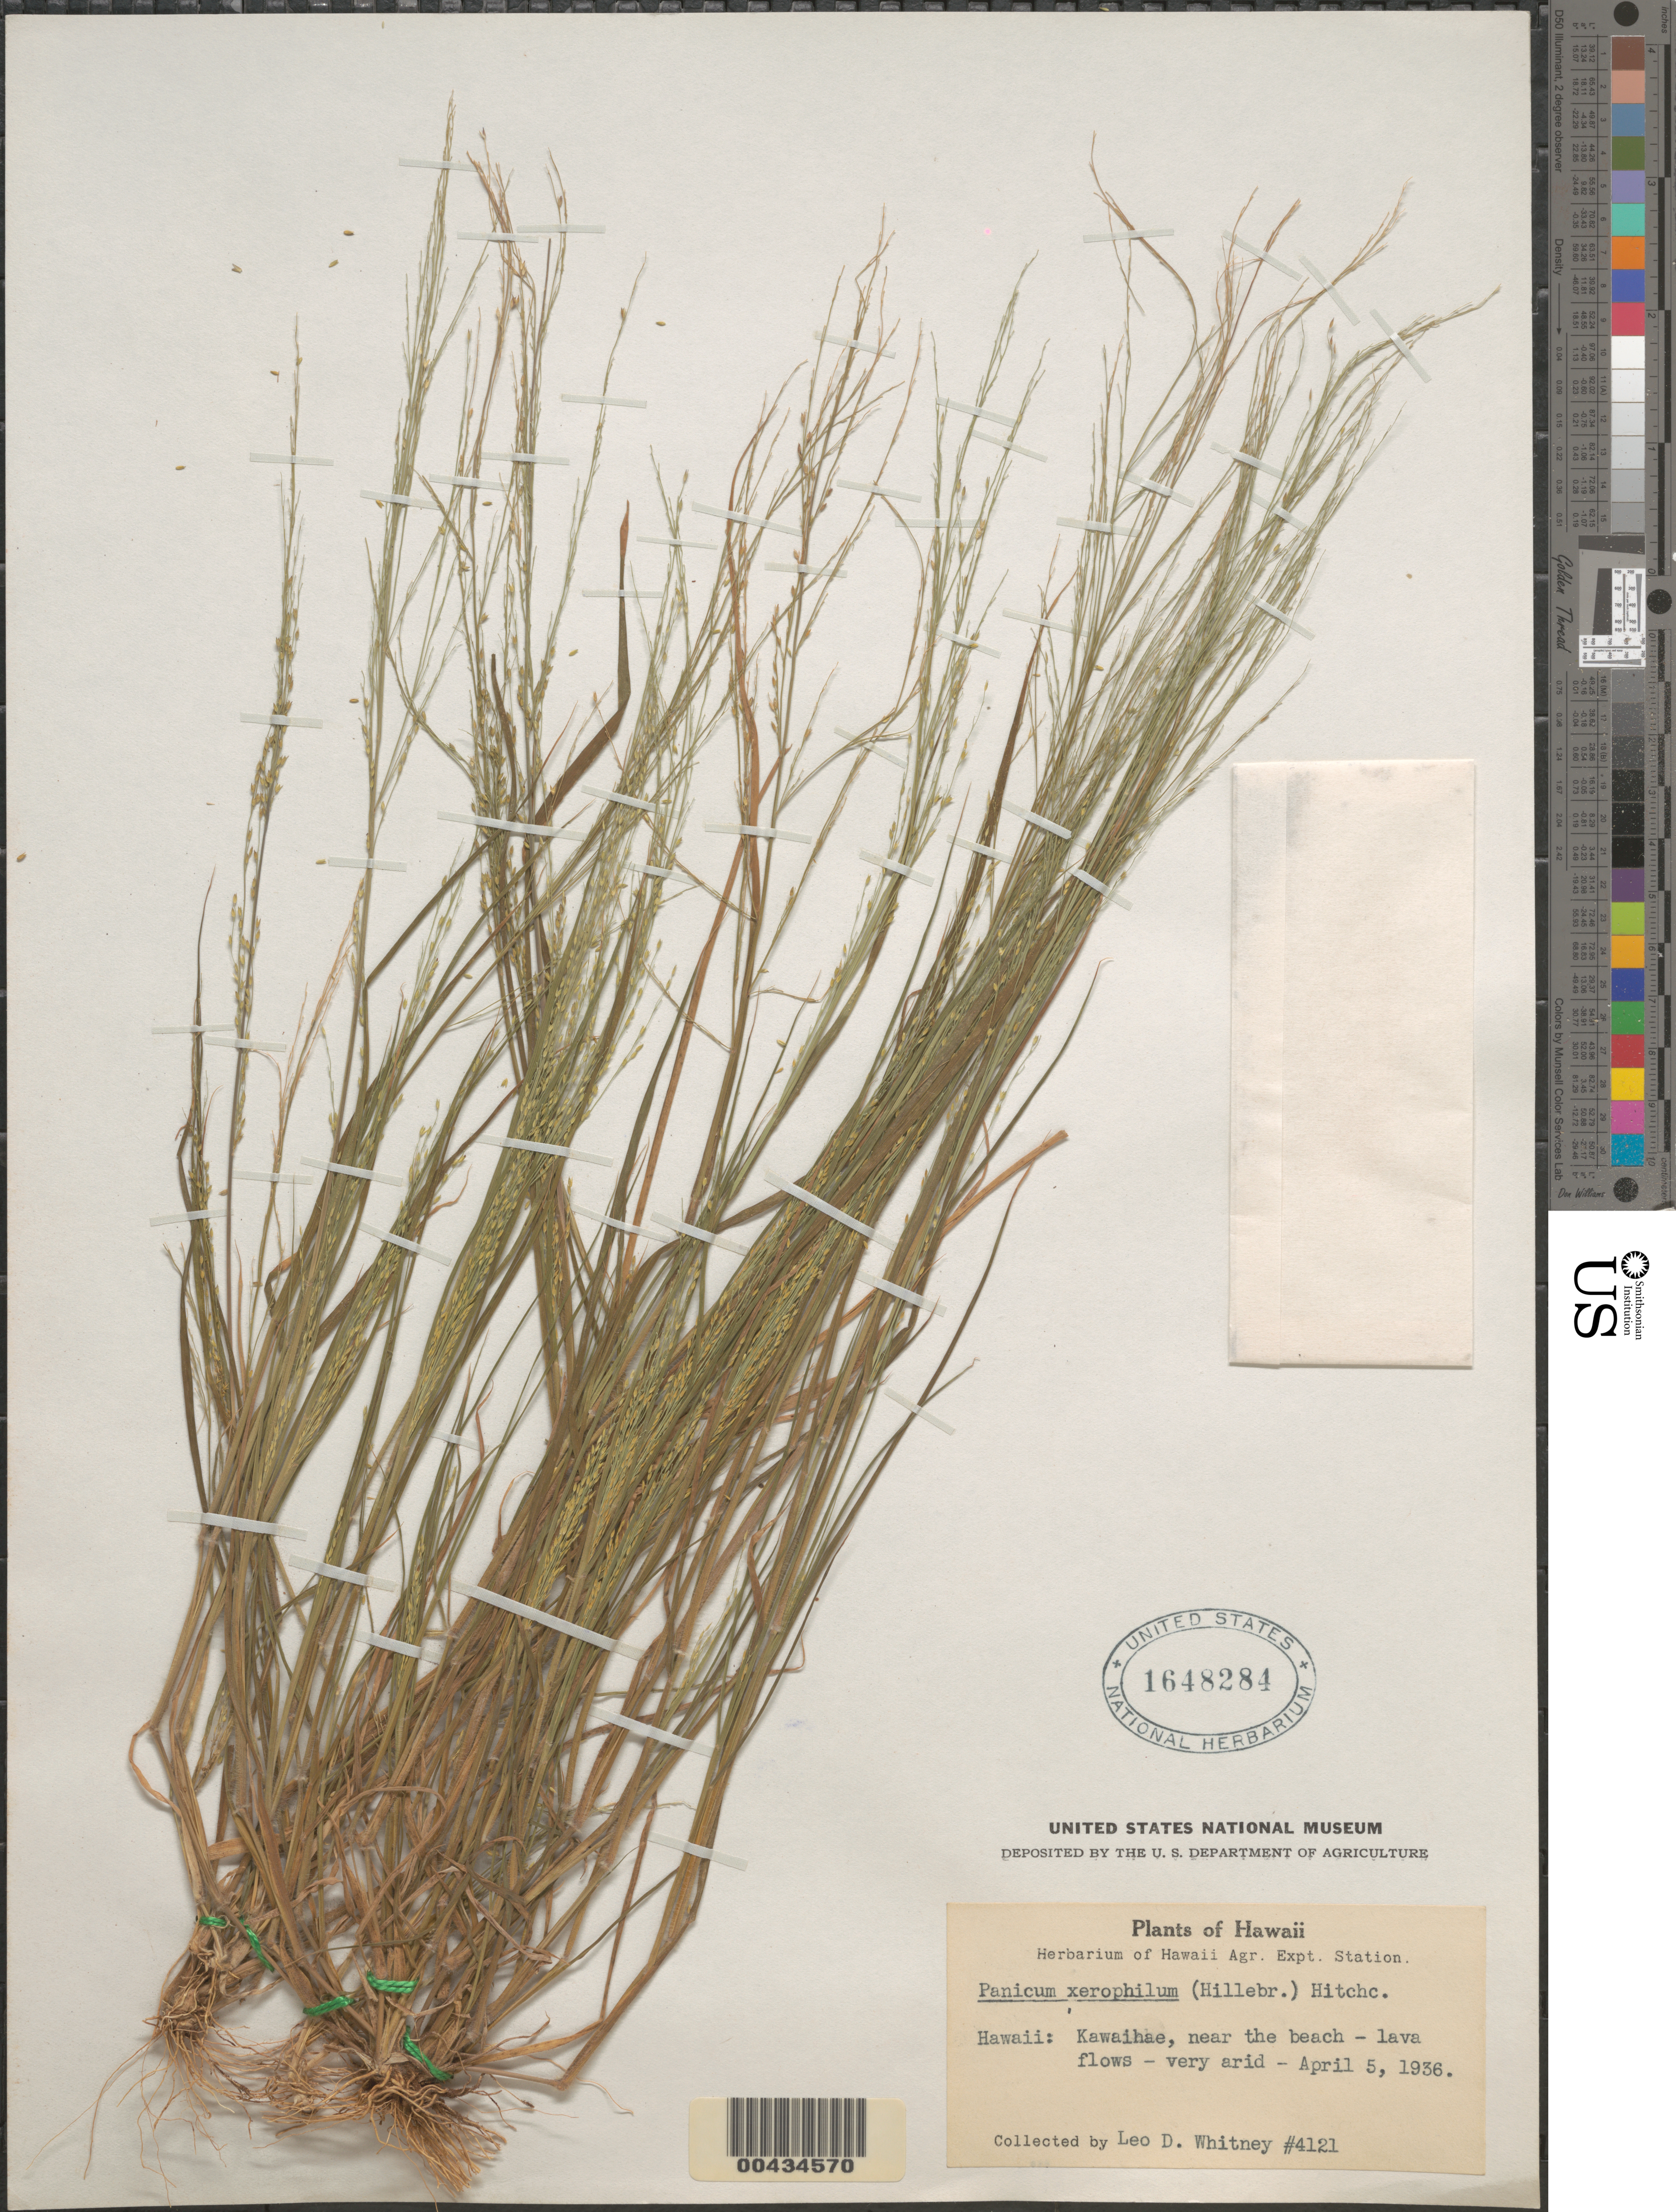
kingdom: Plantae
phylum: Tracheophyta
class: Liliopsida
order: Poales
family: Poaceae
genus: Panicum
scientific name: Panicum xerophilum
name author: (Hillebr.) Hitchc.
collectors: L. Whitney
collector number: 4121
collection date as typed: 5 Apr 1936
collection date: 1936-04-05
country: United States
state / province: Hawaii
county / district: Hawaii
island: Hawaii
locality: Kawaihae, near the beach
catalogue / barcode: US 1648284